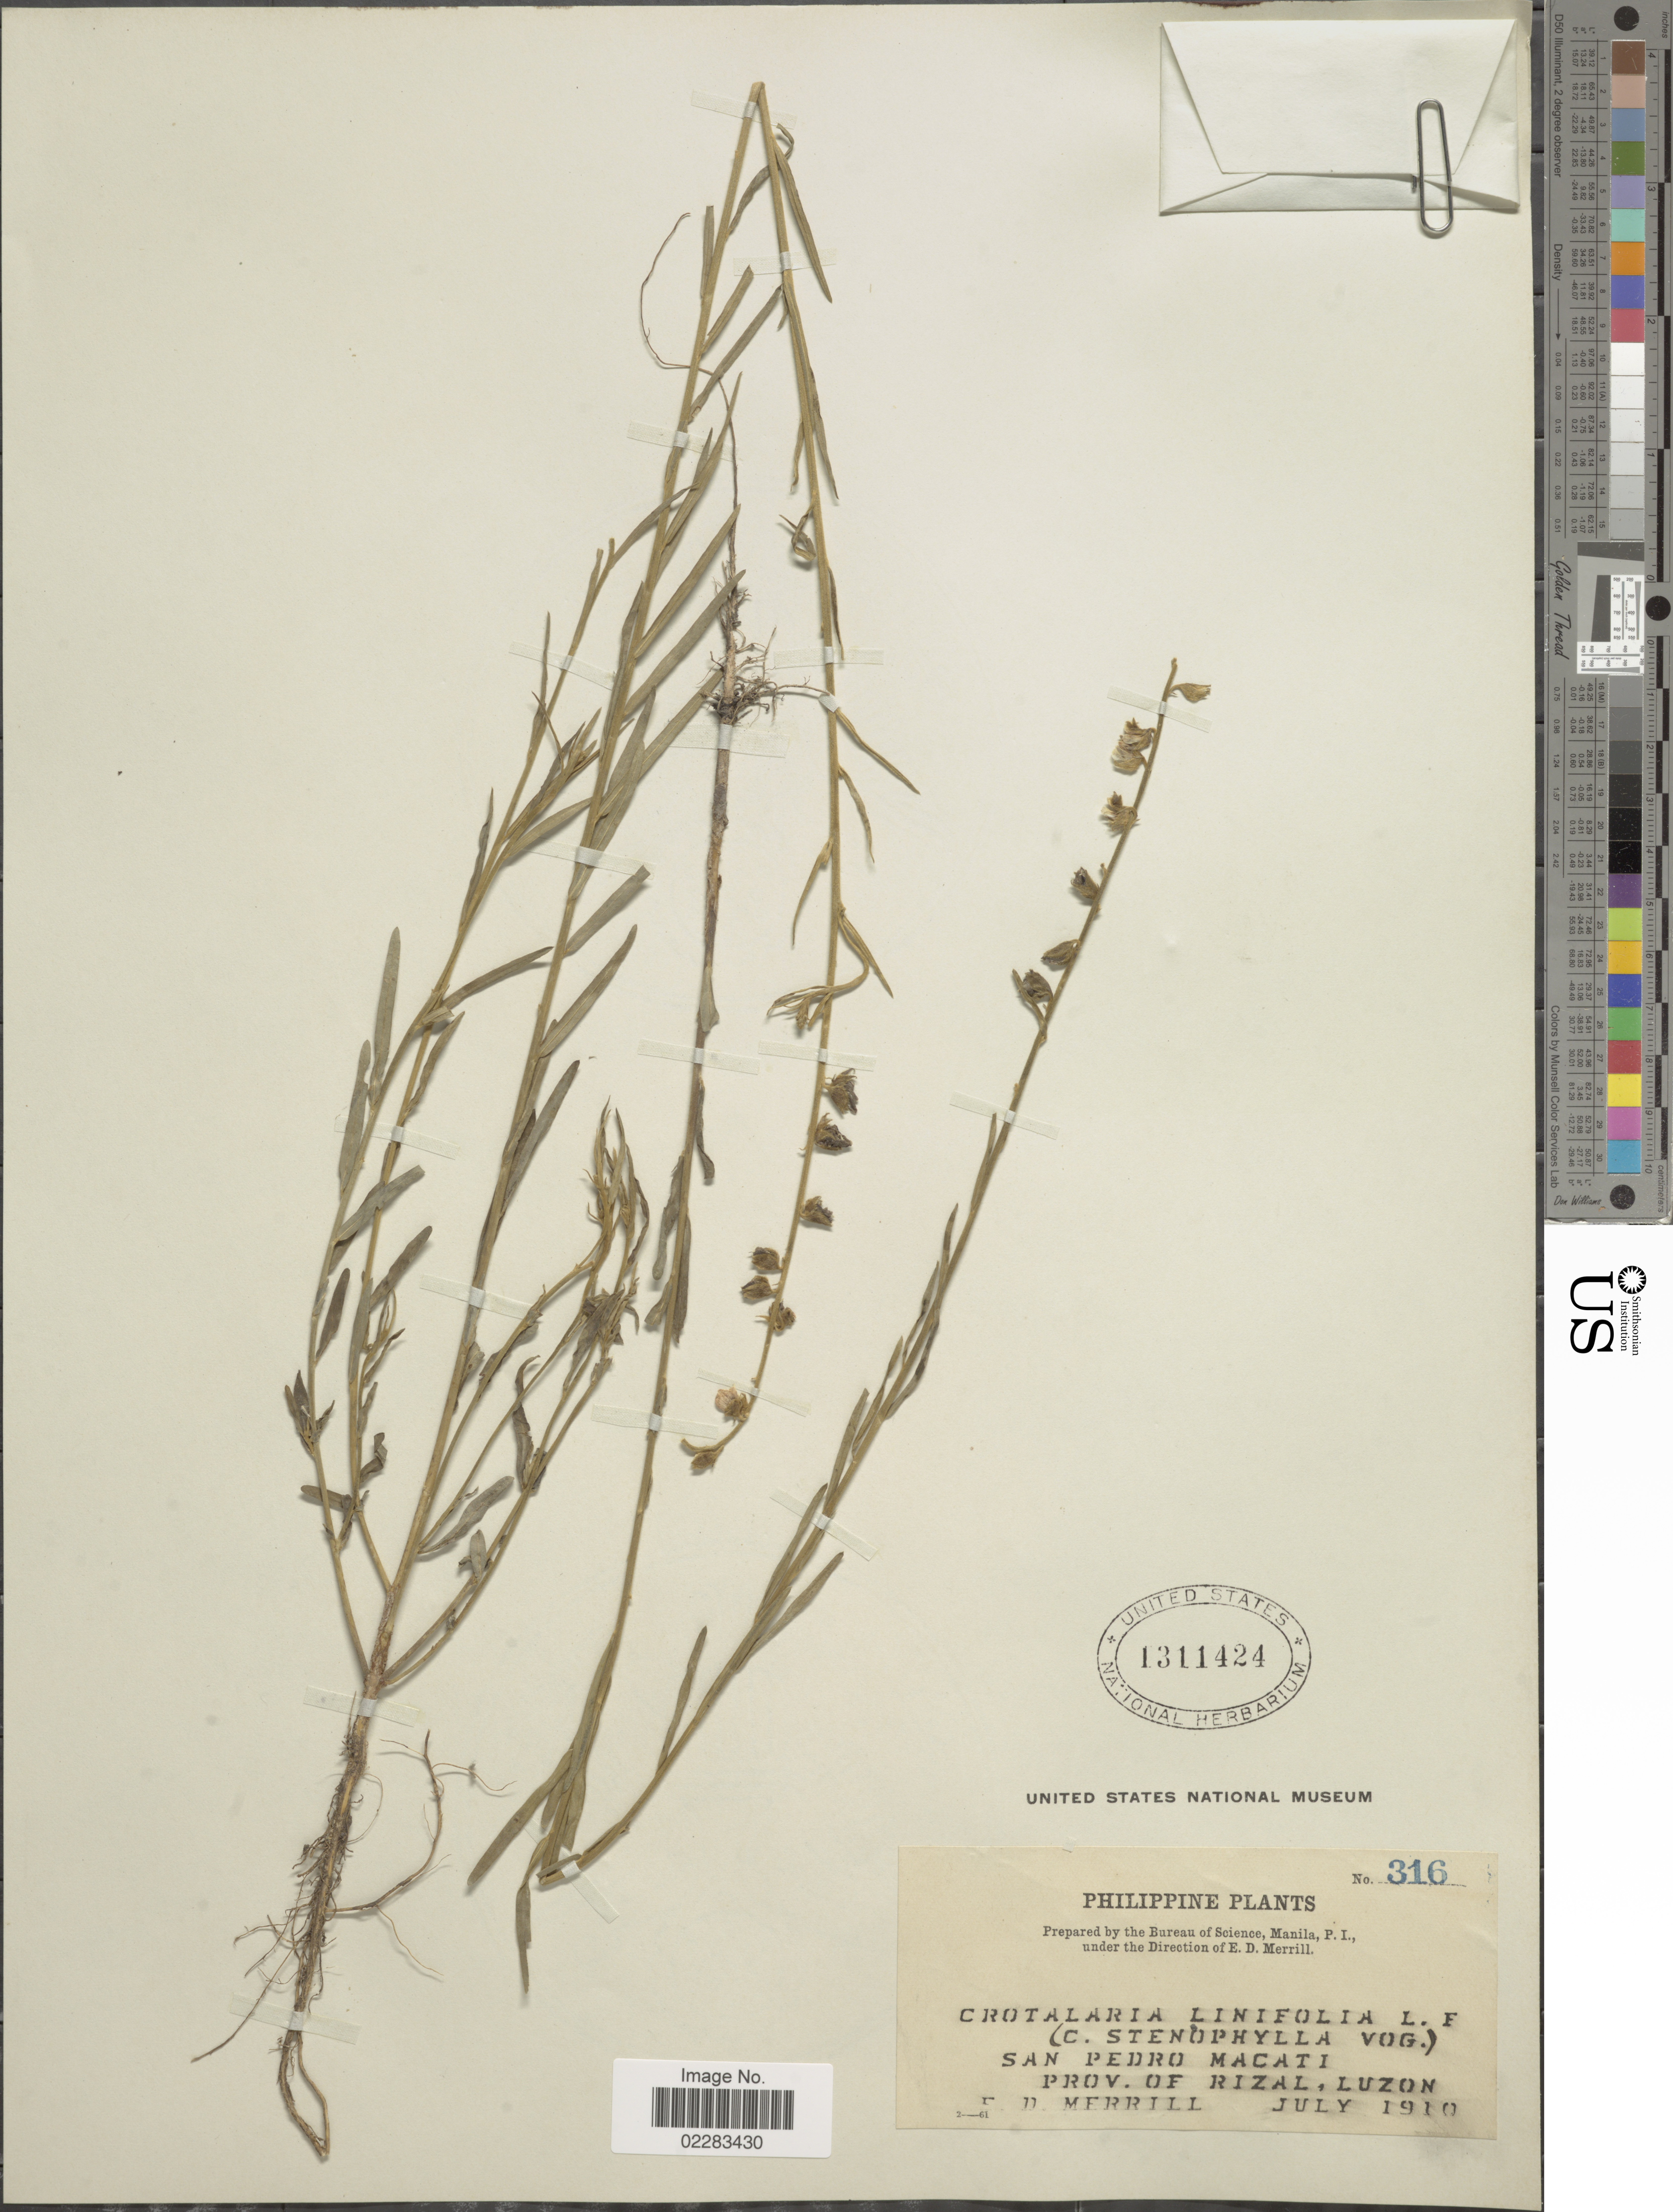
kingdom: Plantae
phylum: Tracheophyta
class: Magnoliopsida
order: Fabales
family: Fabaceae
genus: Crotalaria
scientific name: Crotalaria linifolia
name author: L. f.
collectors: D. Merrill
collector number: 316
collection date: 1910-07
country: Philippines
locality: San Pedro Macati Prov. of Rizal, Luzon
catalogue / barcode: US 1311424